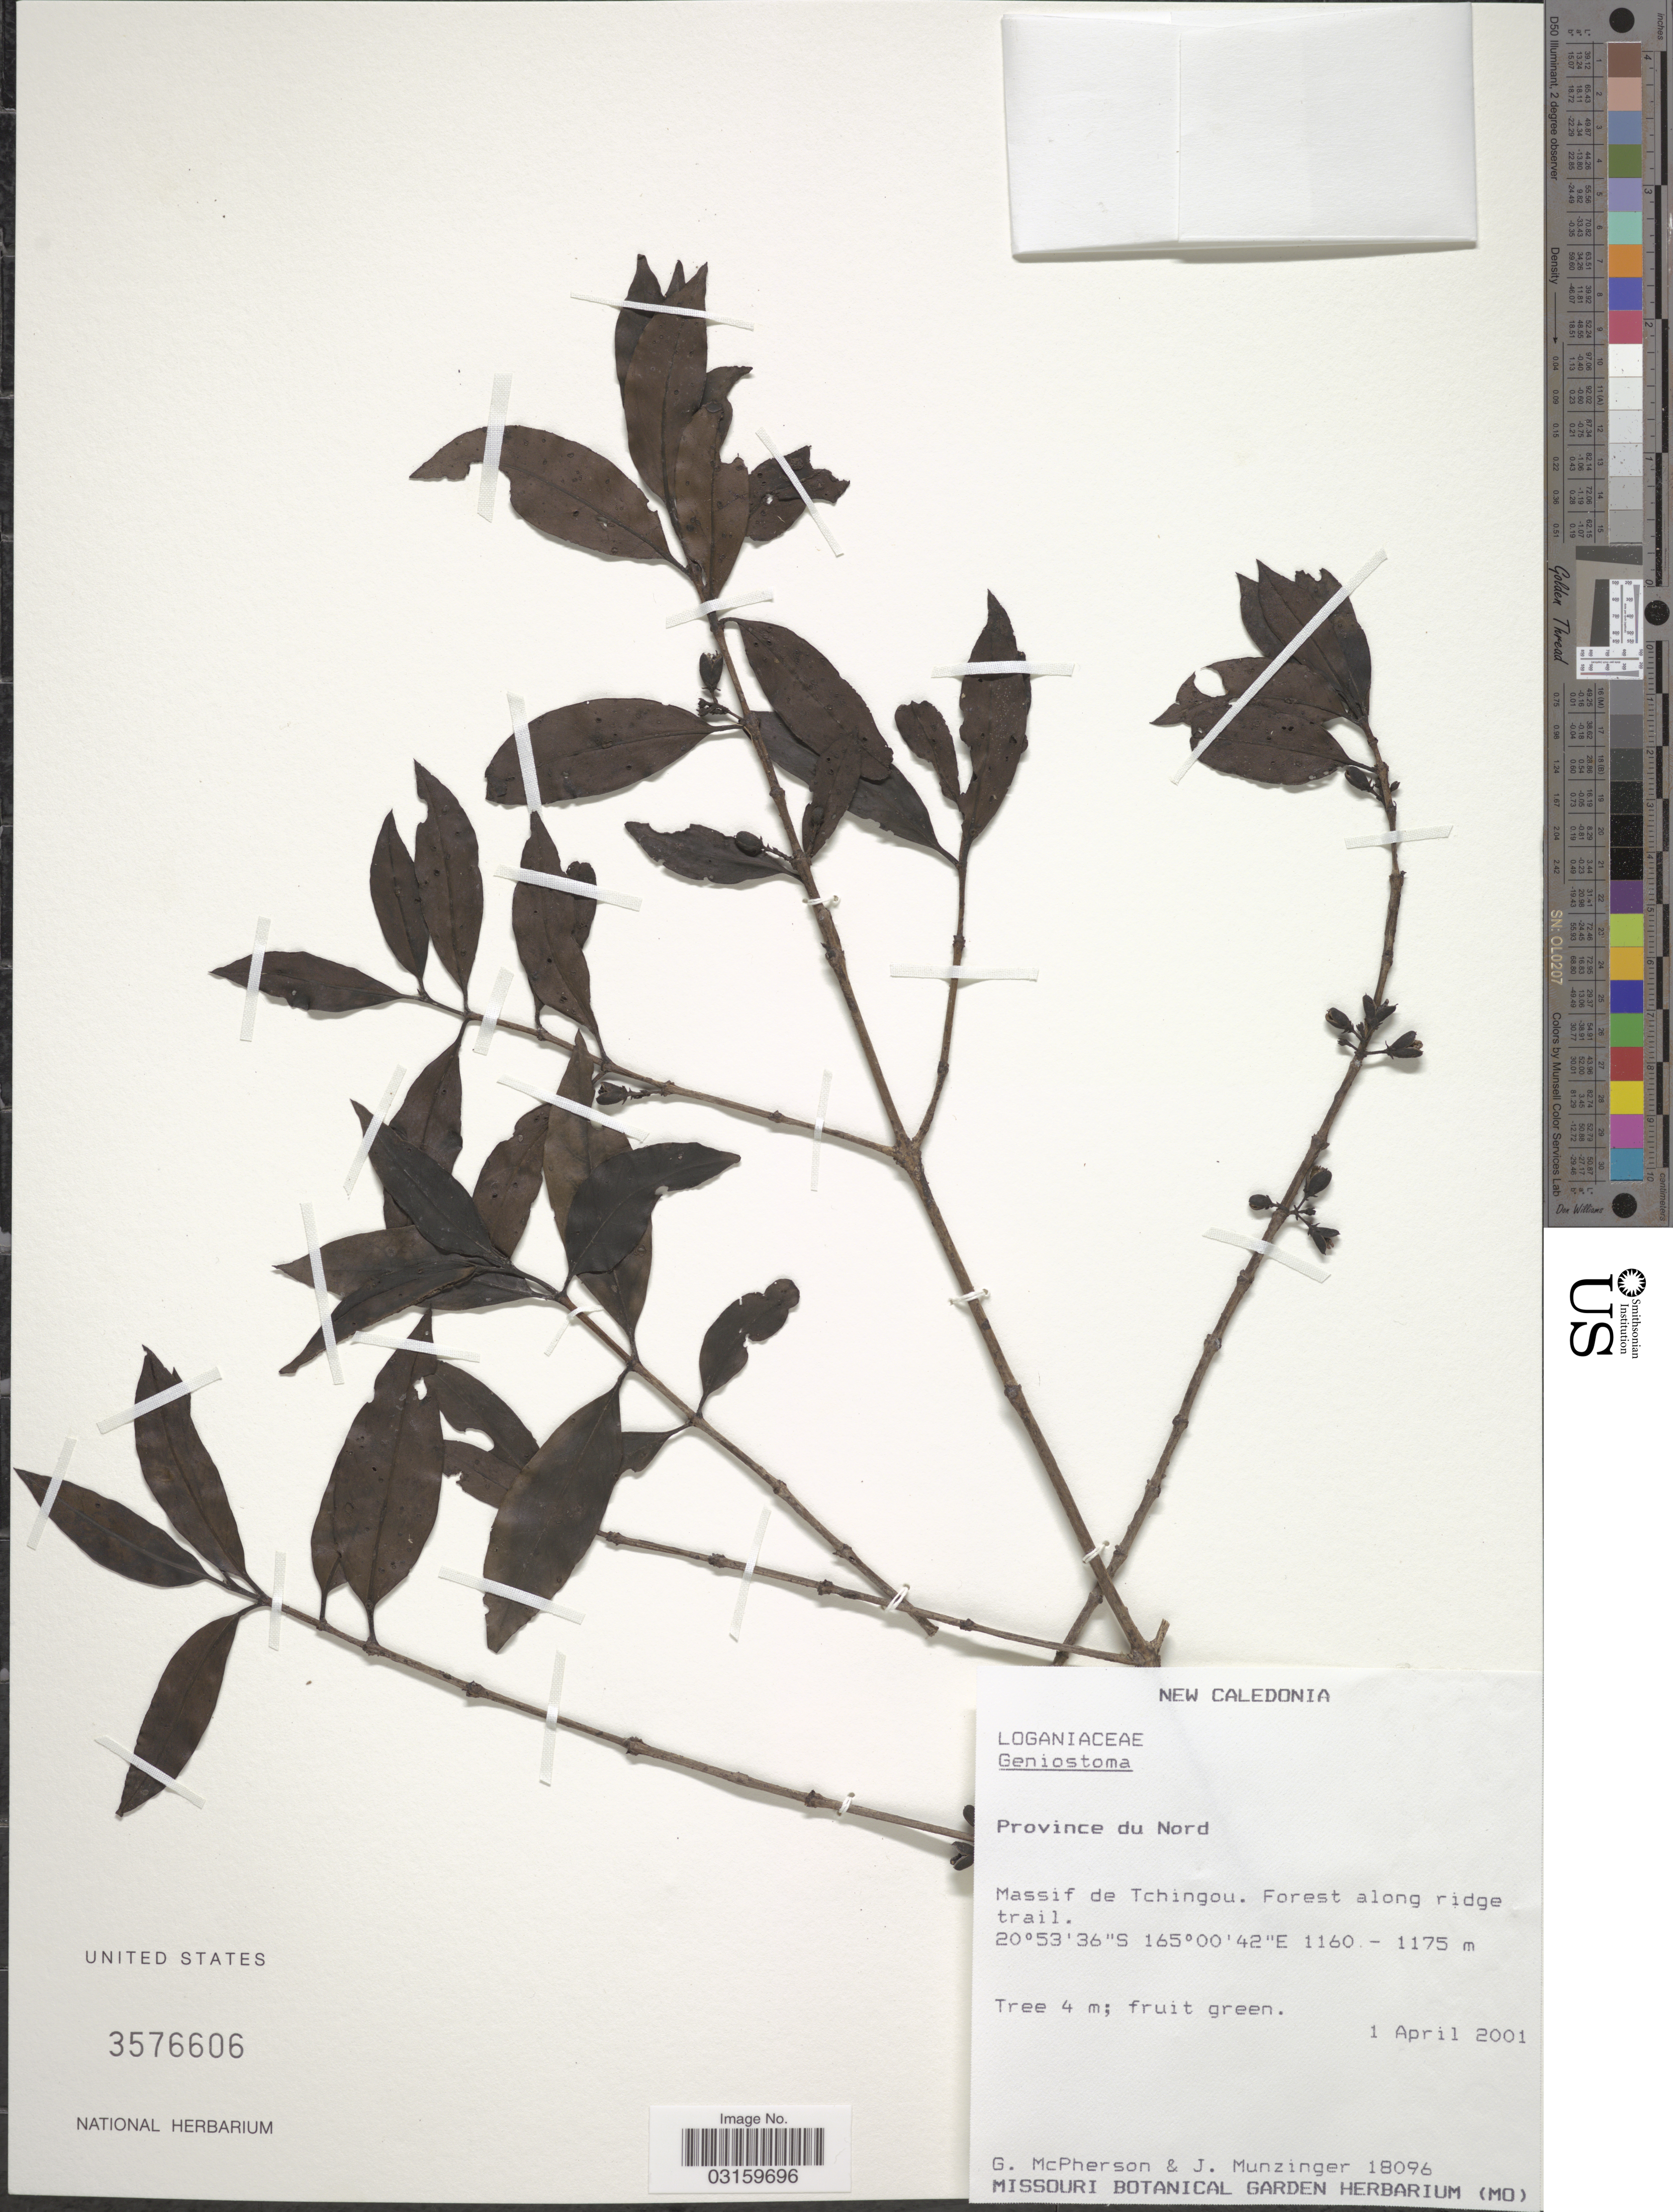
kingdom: Plantae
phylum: Tracheophyta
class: Magnoliopsida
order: Gentianales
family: Loganiaceae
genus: Geniostoma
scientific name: Geniostoma sp.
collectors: G. McPherson & J. K. Munzinger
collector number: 18096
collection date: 2001-04-01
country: New Caledonia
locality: Province du Nord. Massif de Tchingou.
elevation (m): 1160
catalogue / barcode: US 3576606